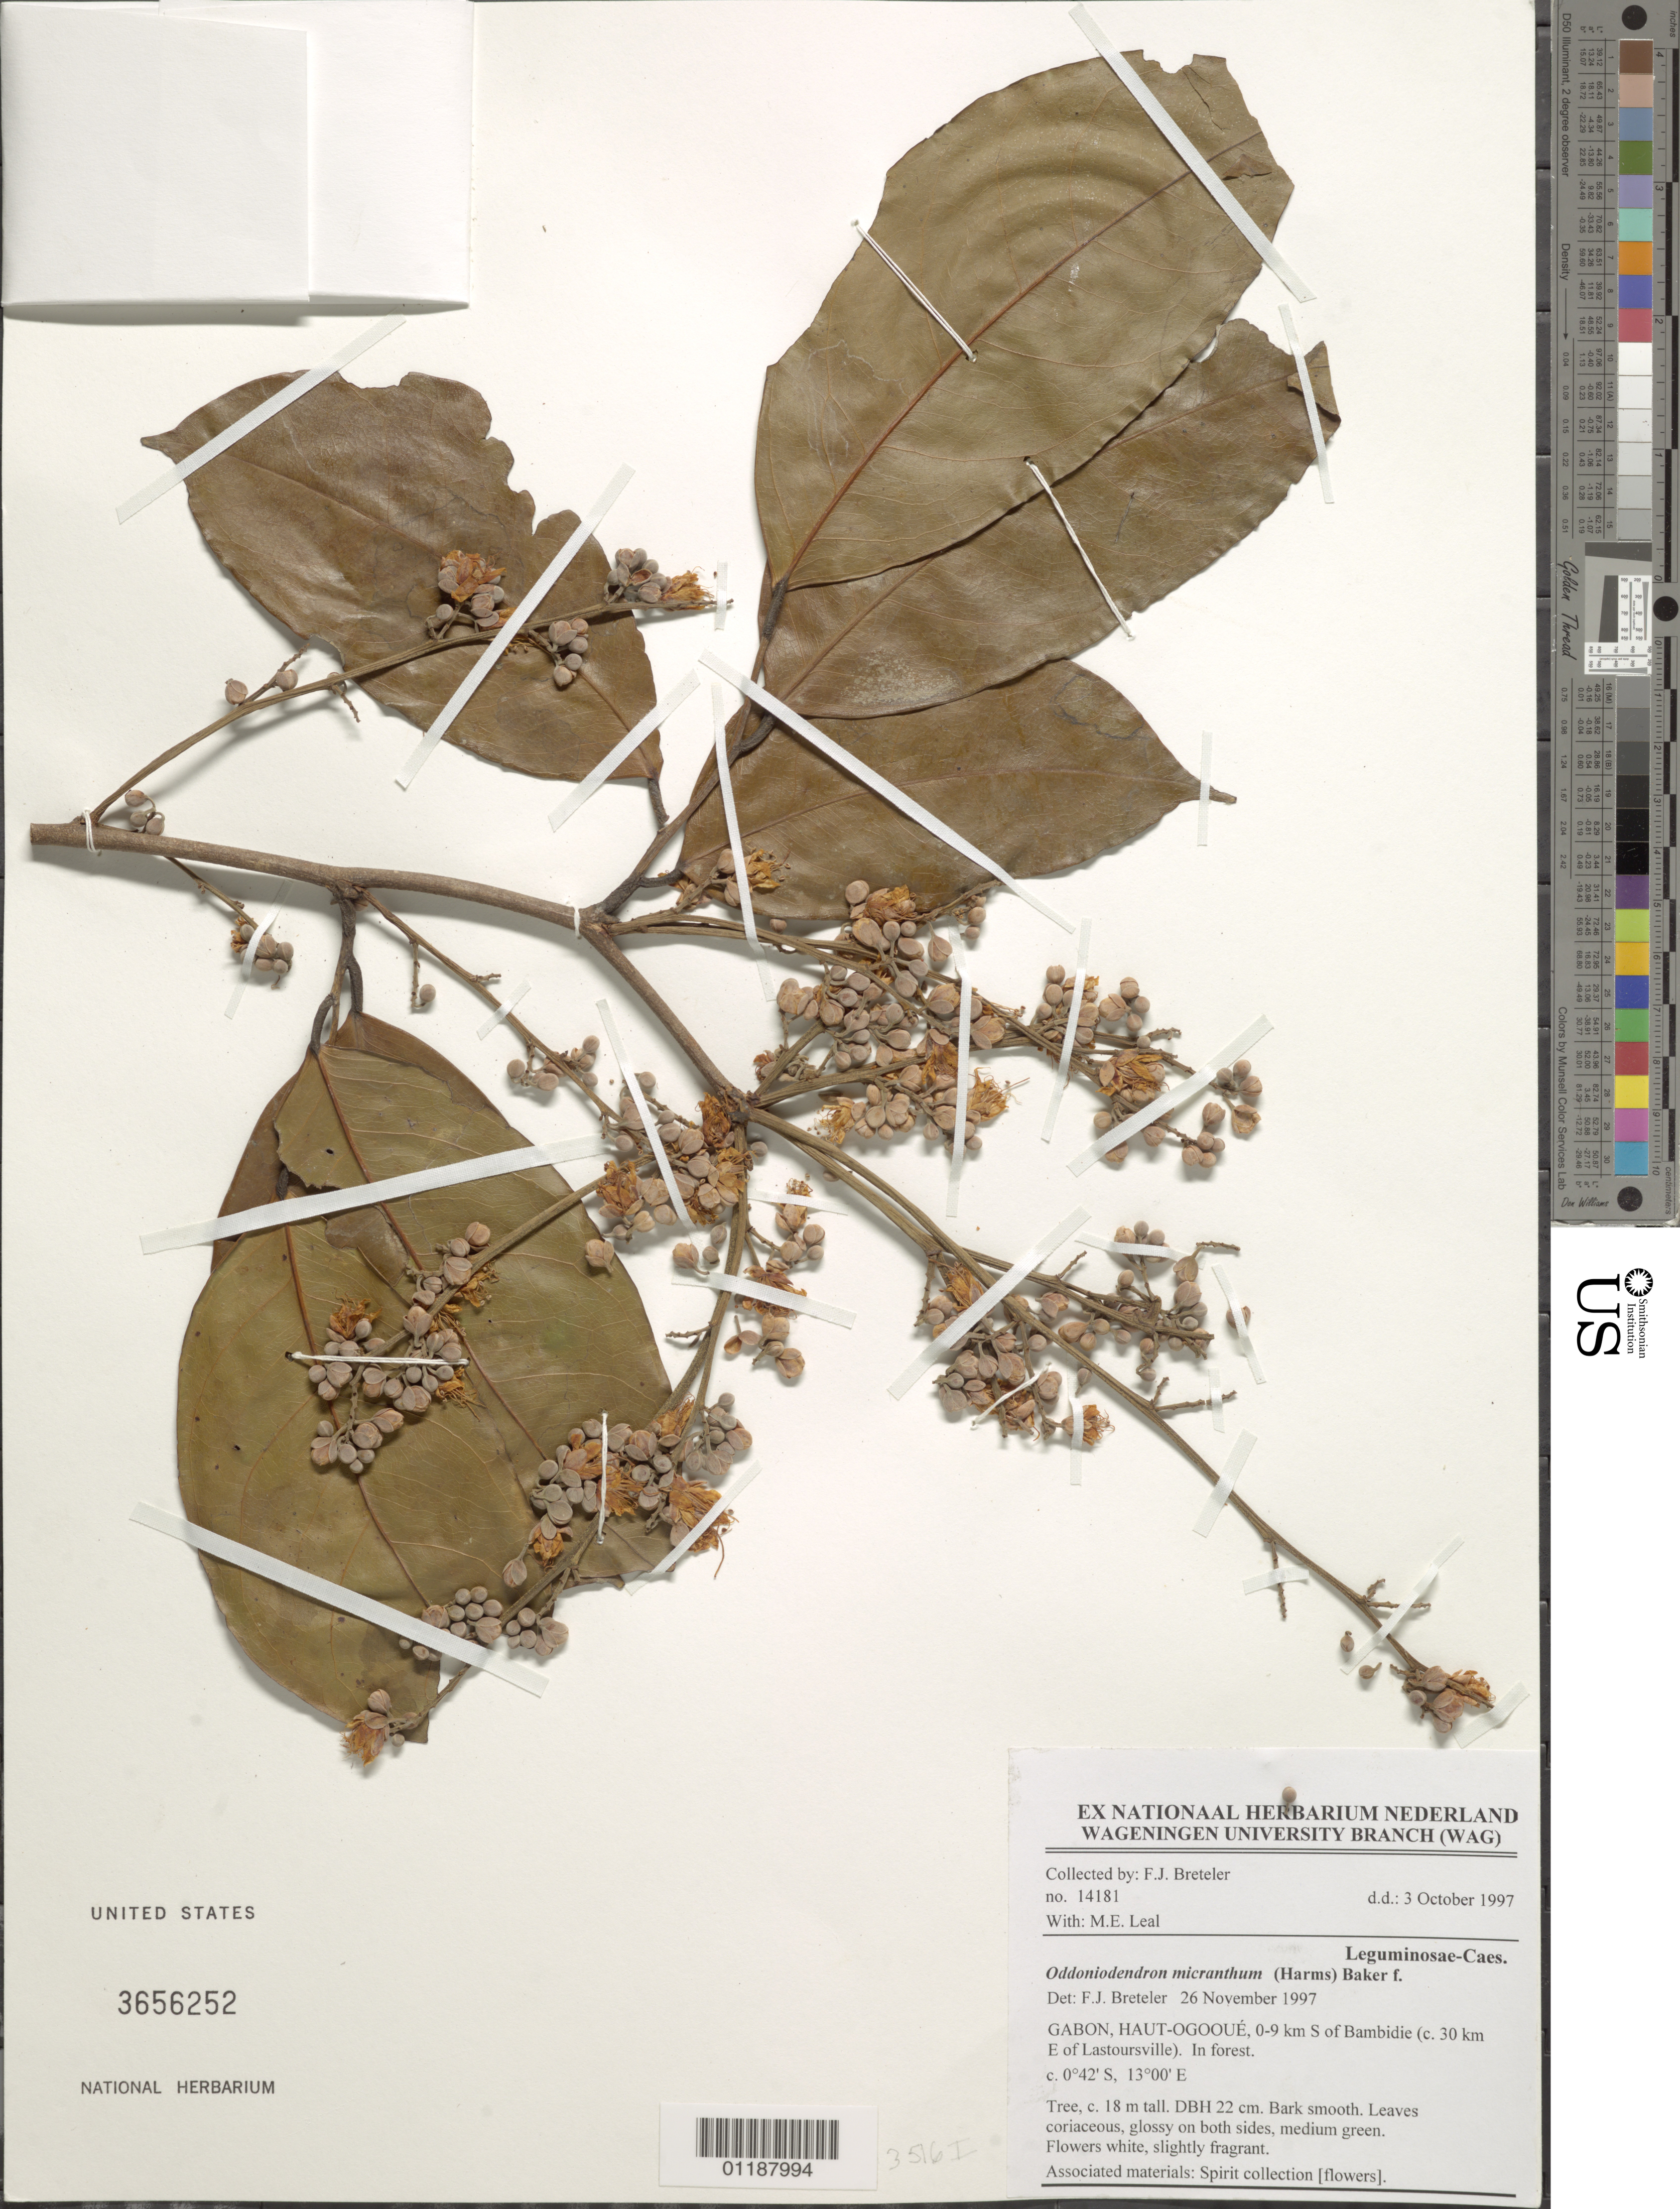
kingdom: Plantae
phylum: Tracheophyta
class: Magnoliopsida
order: Fabales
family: Fabaceae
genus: Oddoniodendron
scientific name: Oddoniodendron micranthum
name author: (Harms) Baker f.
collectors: F. J. Breteler & M. E. Leal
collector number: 14181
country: Gabon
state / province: Haut-ogooué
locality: S of Bambidie, E of Lastoursville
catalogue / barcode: US 365252